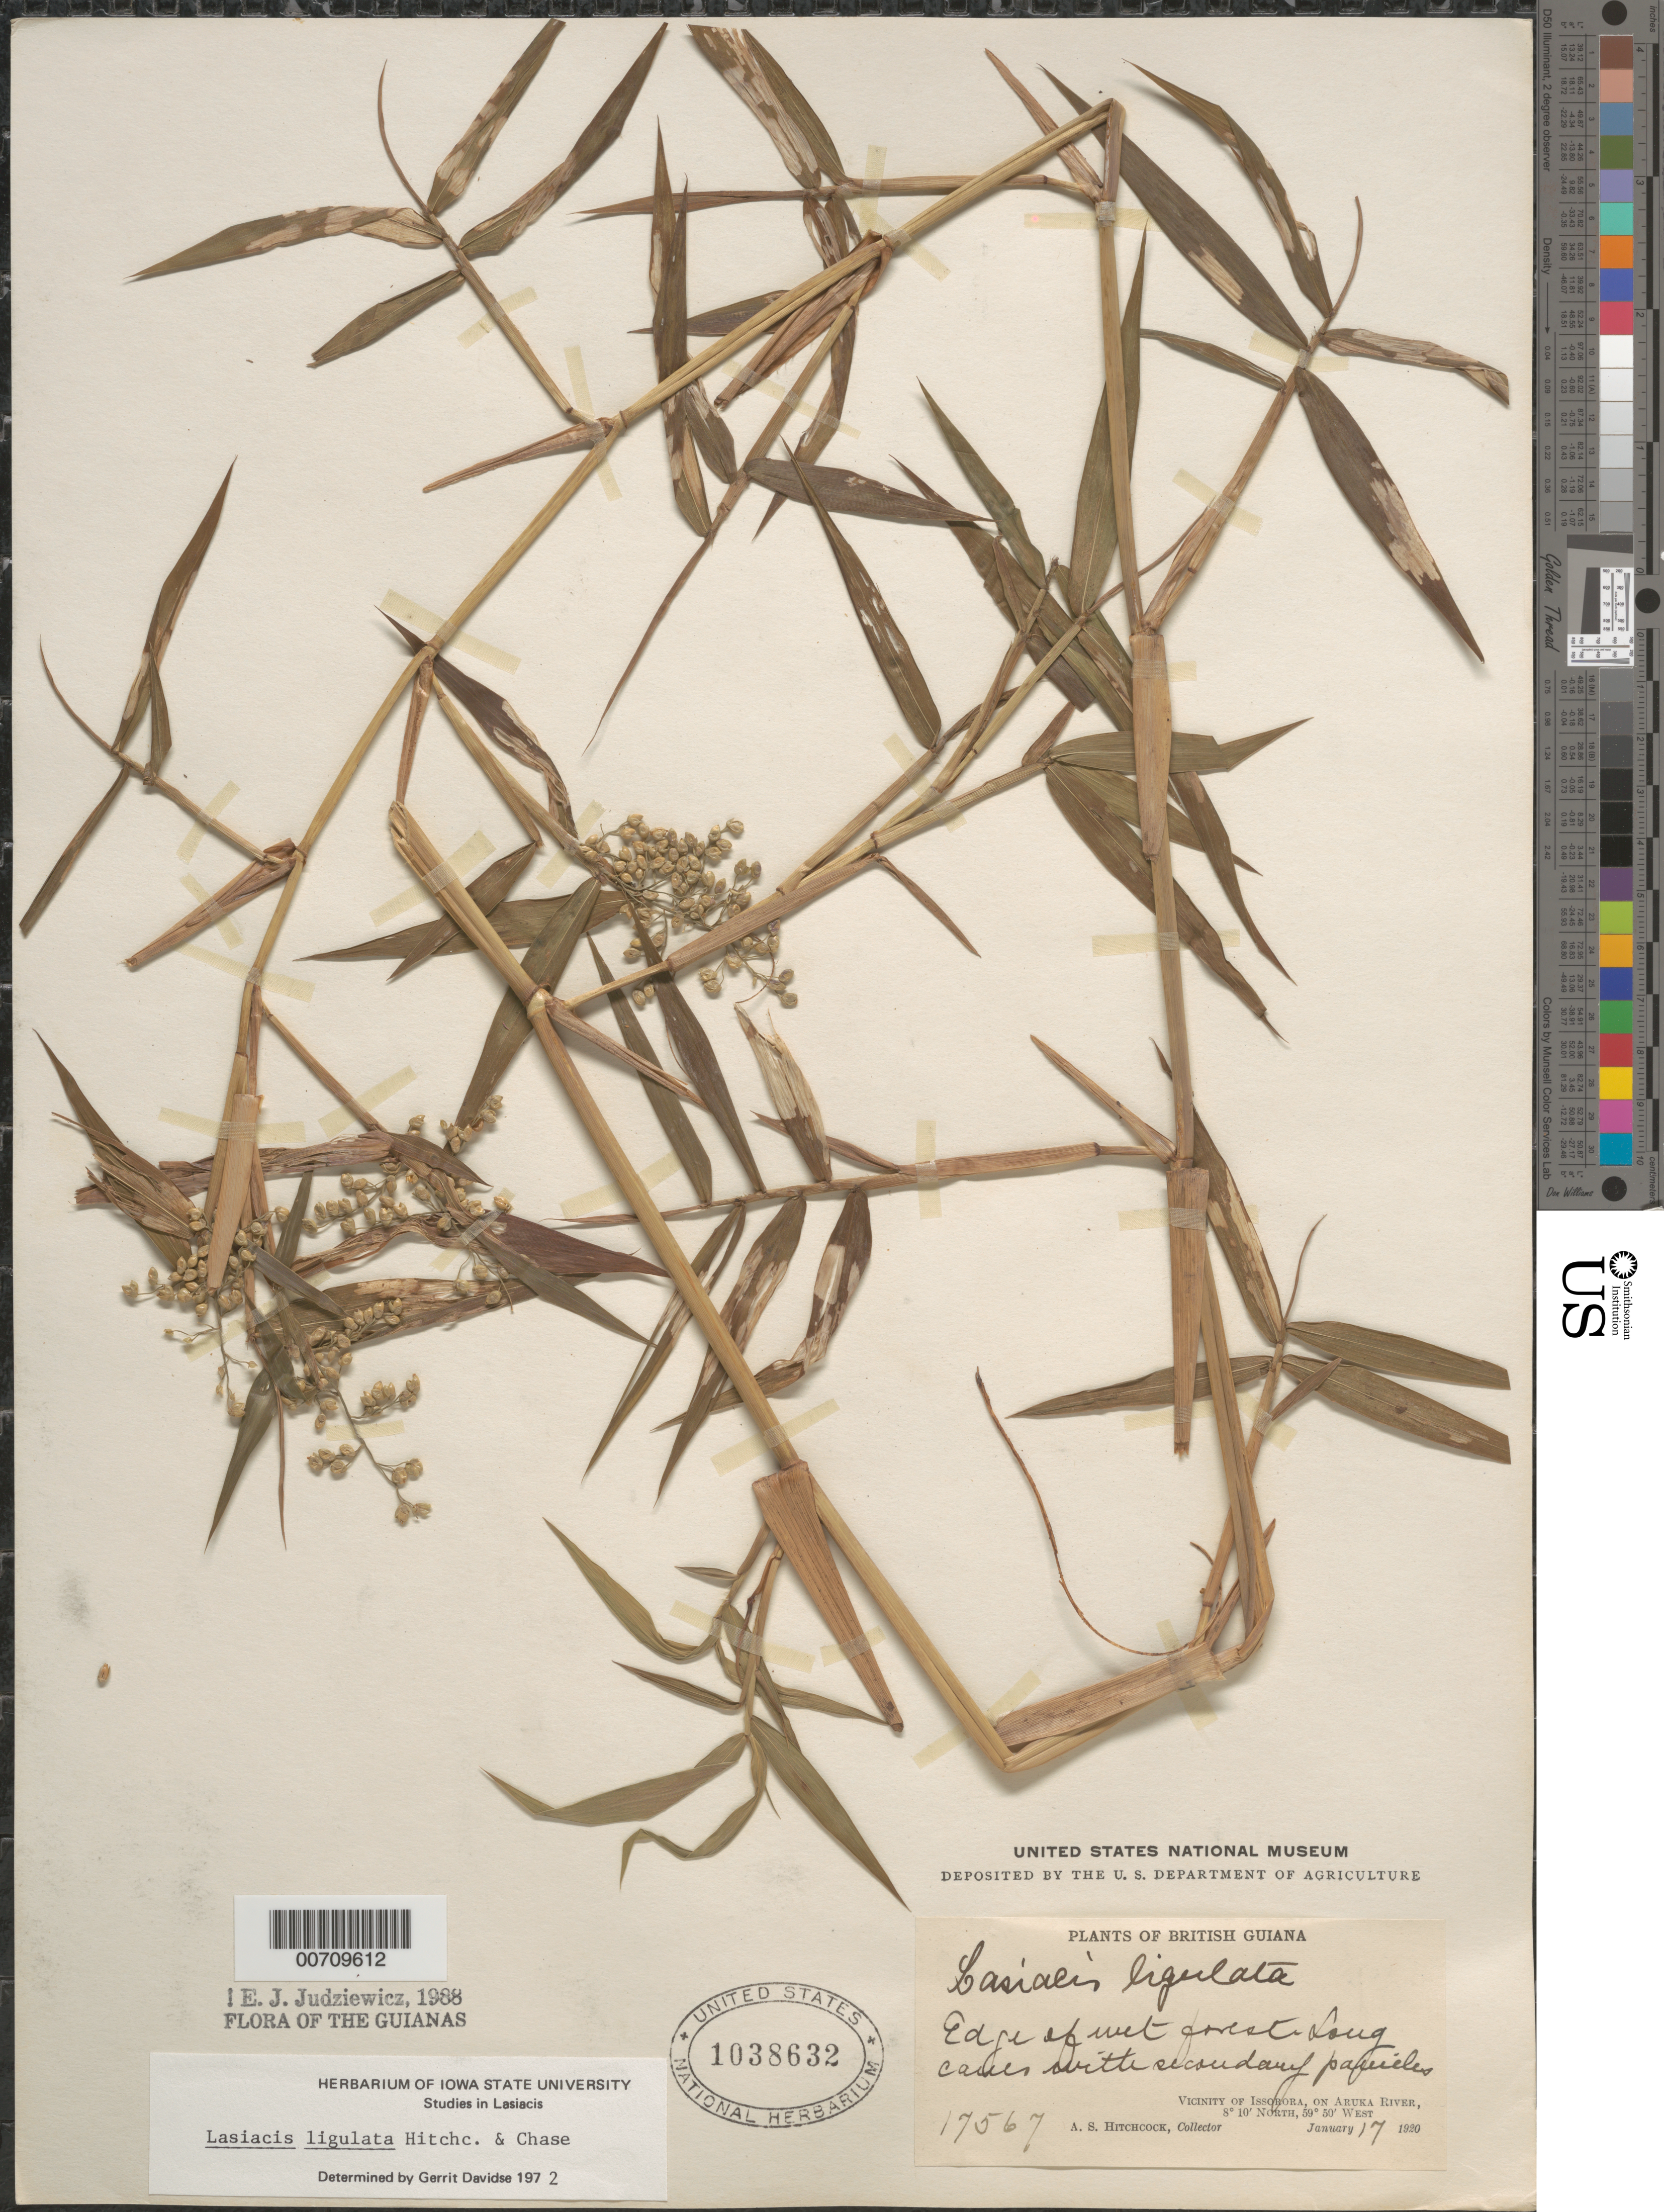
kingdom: Plantae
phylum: Tracheophyta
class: Liliopsida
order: Poales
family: Poaceae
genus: Lasiacis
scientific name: Lasiacis ligulata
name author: Hitchc. & Chase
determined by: Davidse, Gerrit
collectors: A. S. Hitchcock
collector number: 17567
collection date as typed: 16-Jan-20 to 17-Jan-20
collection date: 1920-01-16/1920-01-17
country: Guyana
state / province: Barima-Waini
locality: Issorora, vic of, on the Aruka River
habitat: Edge of wet forest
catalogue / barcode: US 1038632